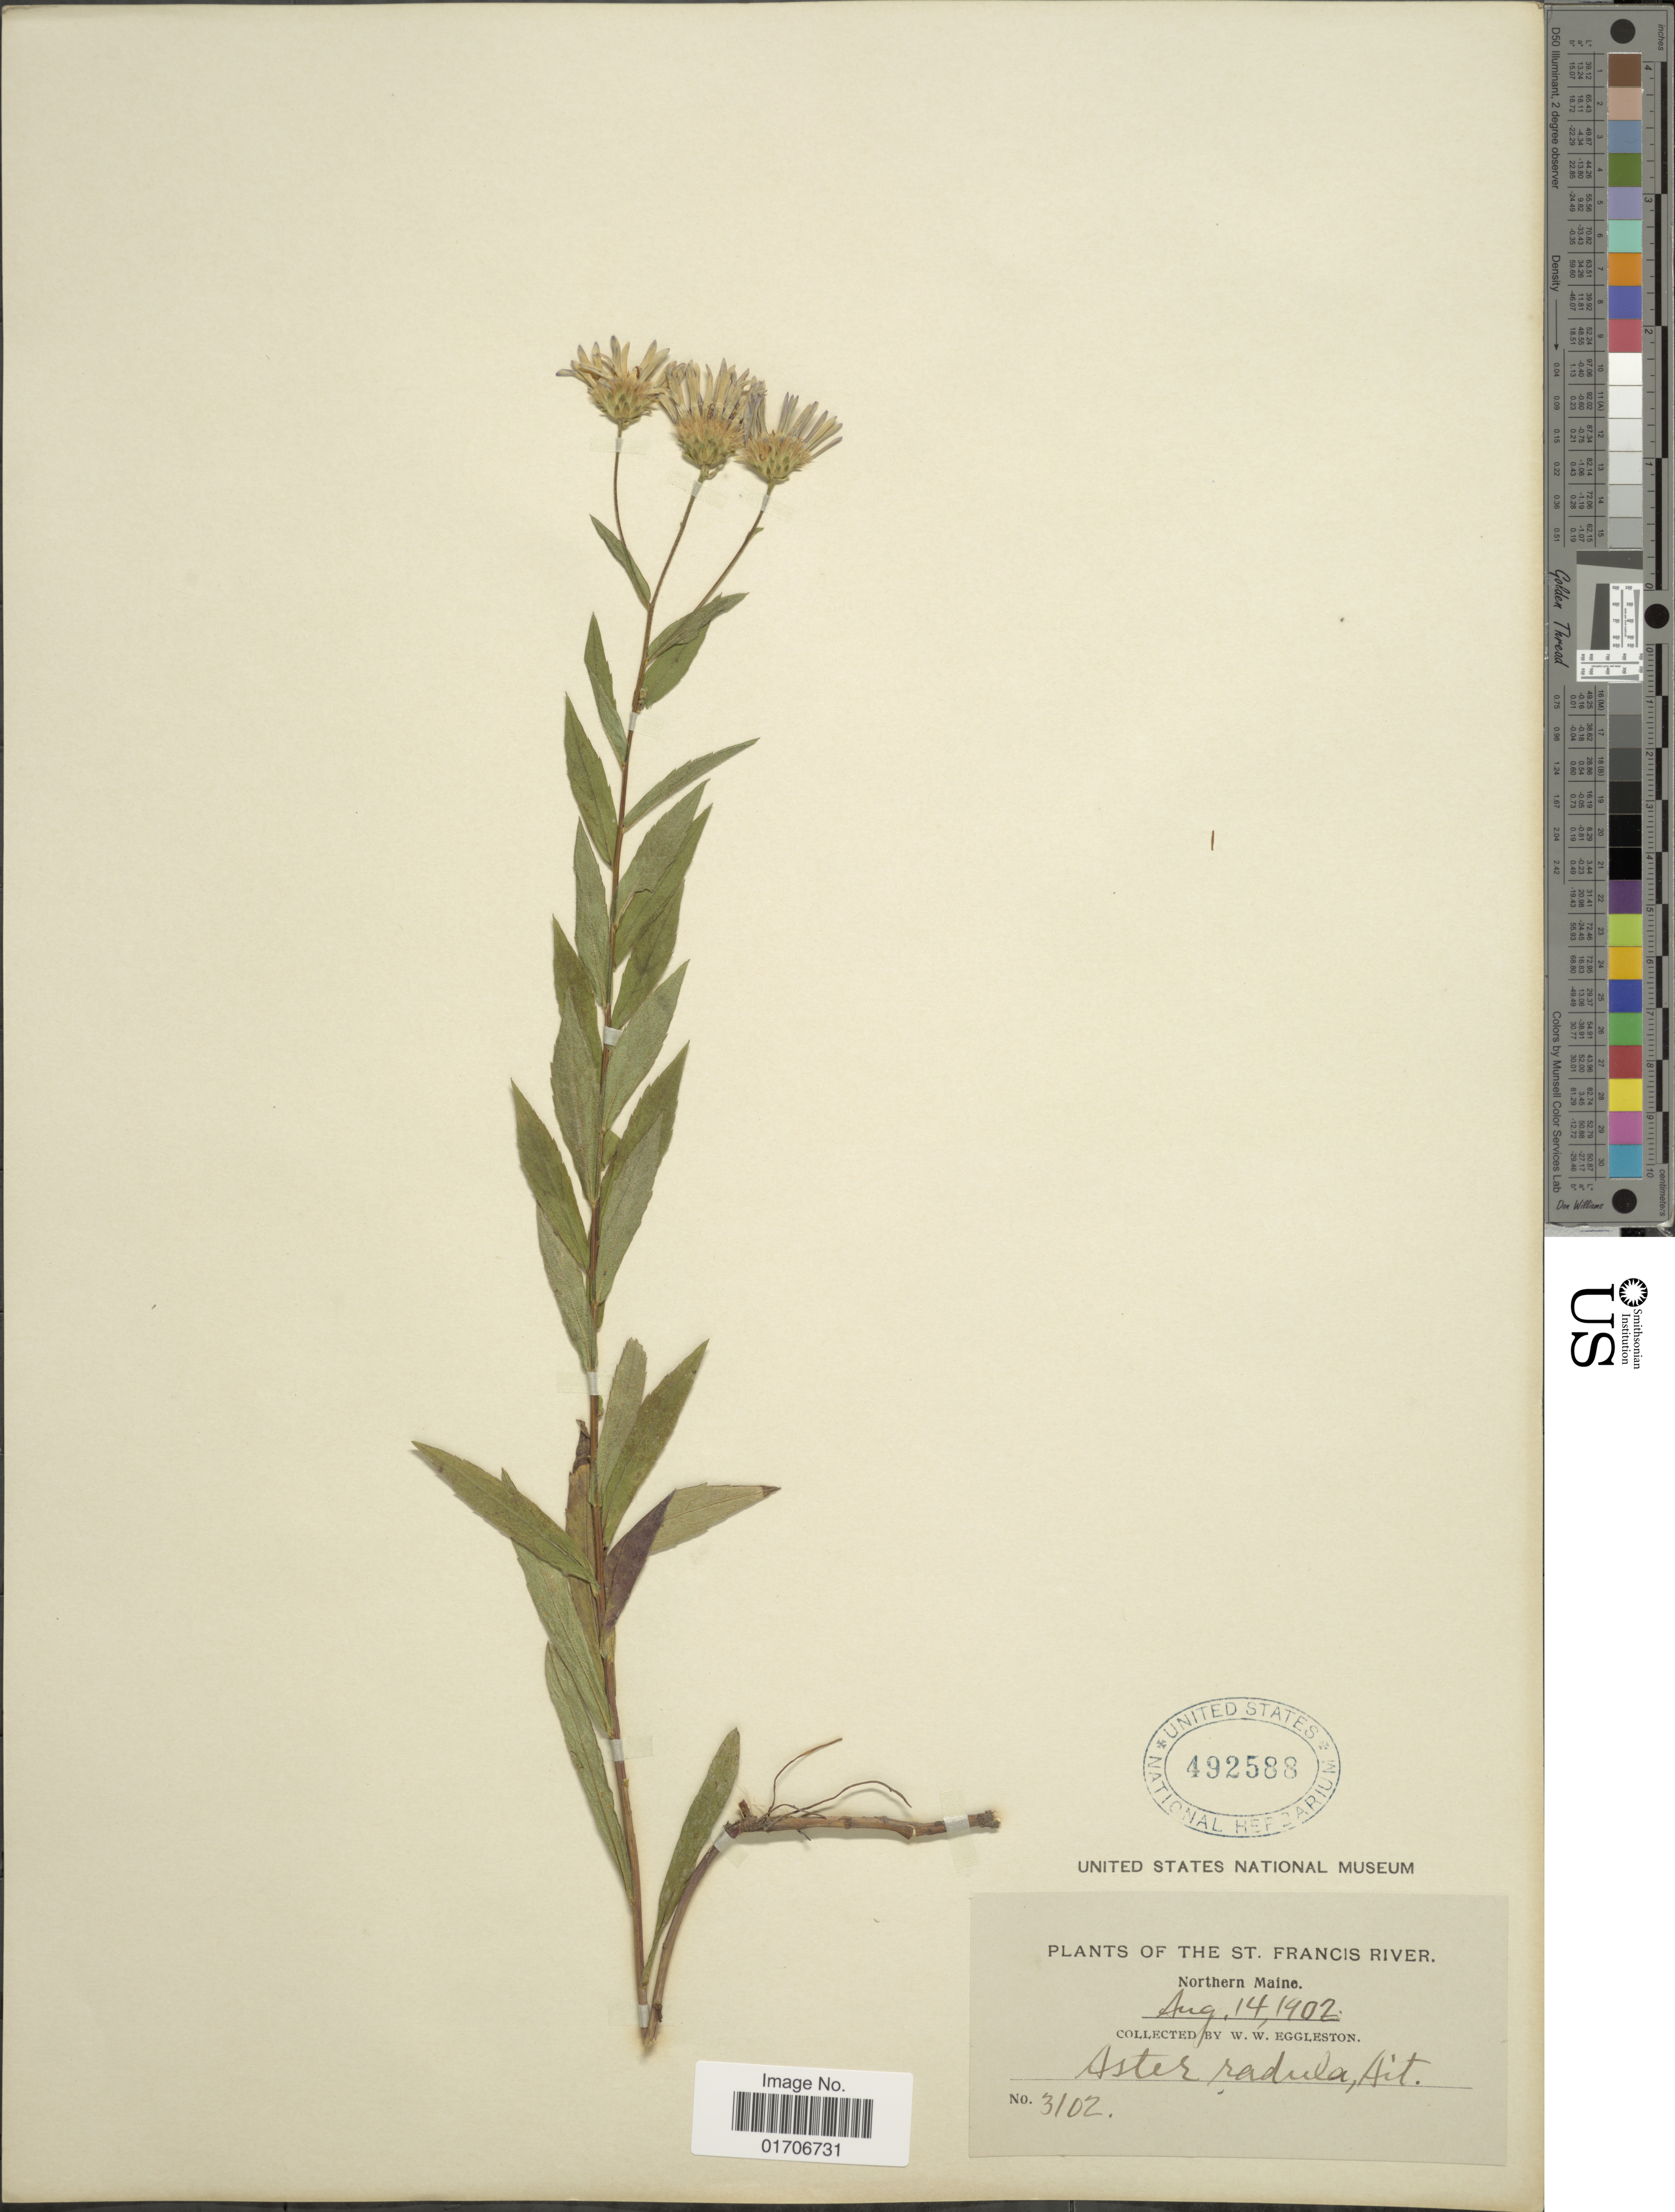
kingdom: Plantae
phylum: Tracheophyta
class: Magnoliopsida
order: Asterales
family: Asteraceae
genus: Eurybia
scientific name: Eurybia radula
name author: (Aiton) G.L. Nesom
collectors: W. W. Eggleston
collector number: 3102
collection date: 1902-08-14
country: United States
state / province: Maine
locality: St. Francis River. Northern Maine.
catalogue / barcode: US 492588